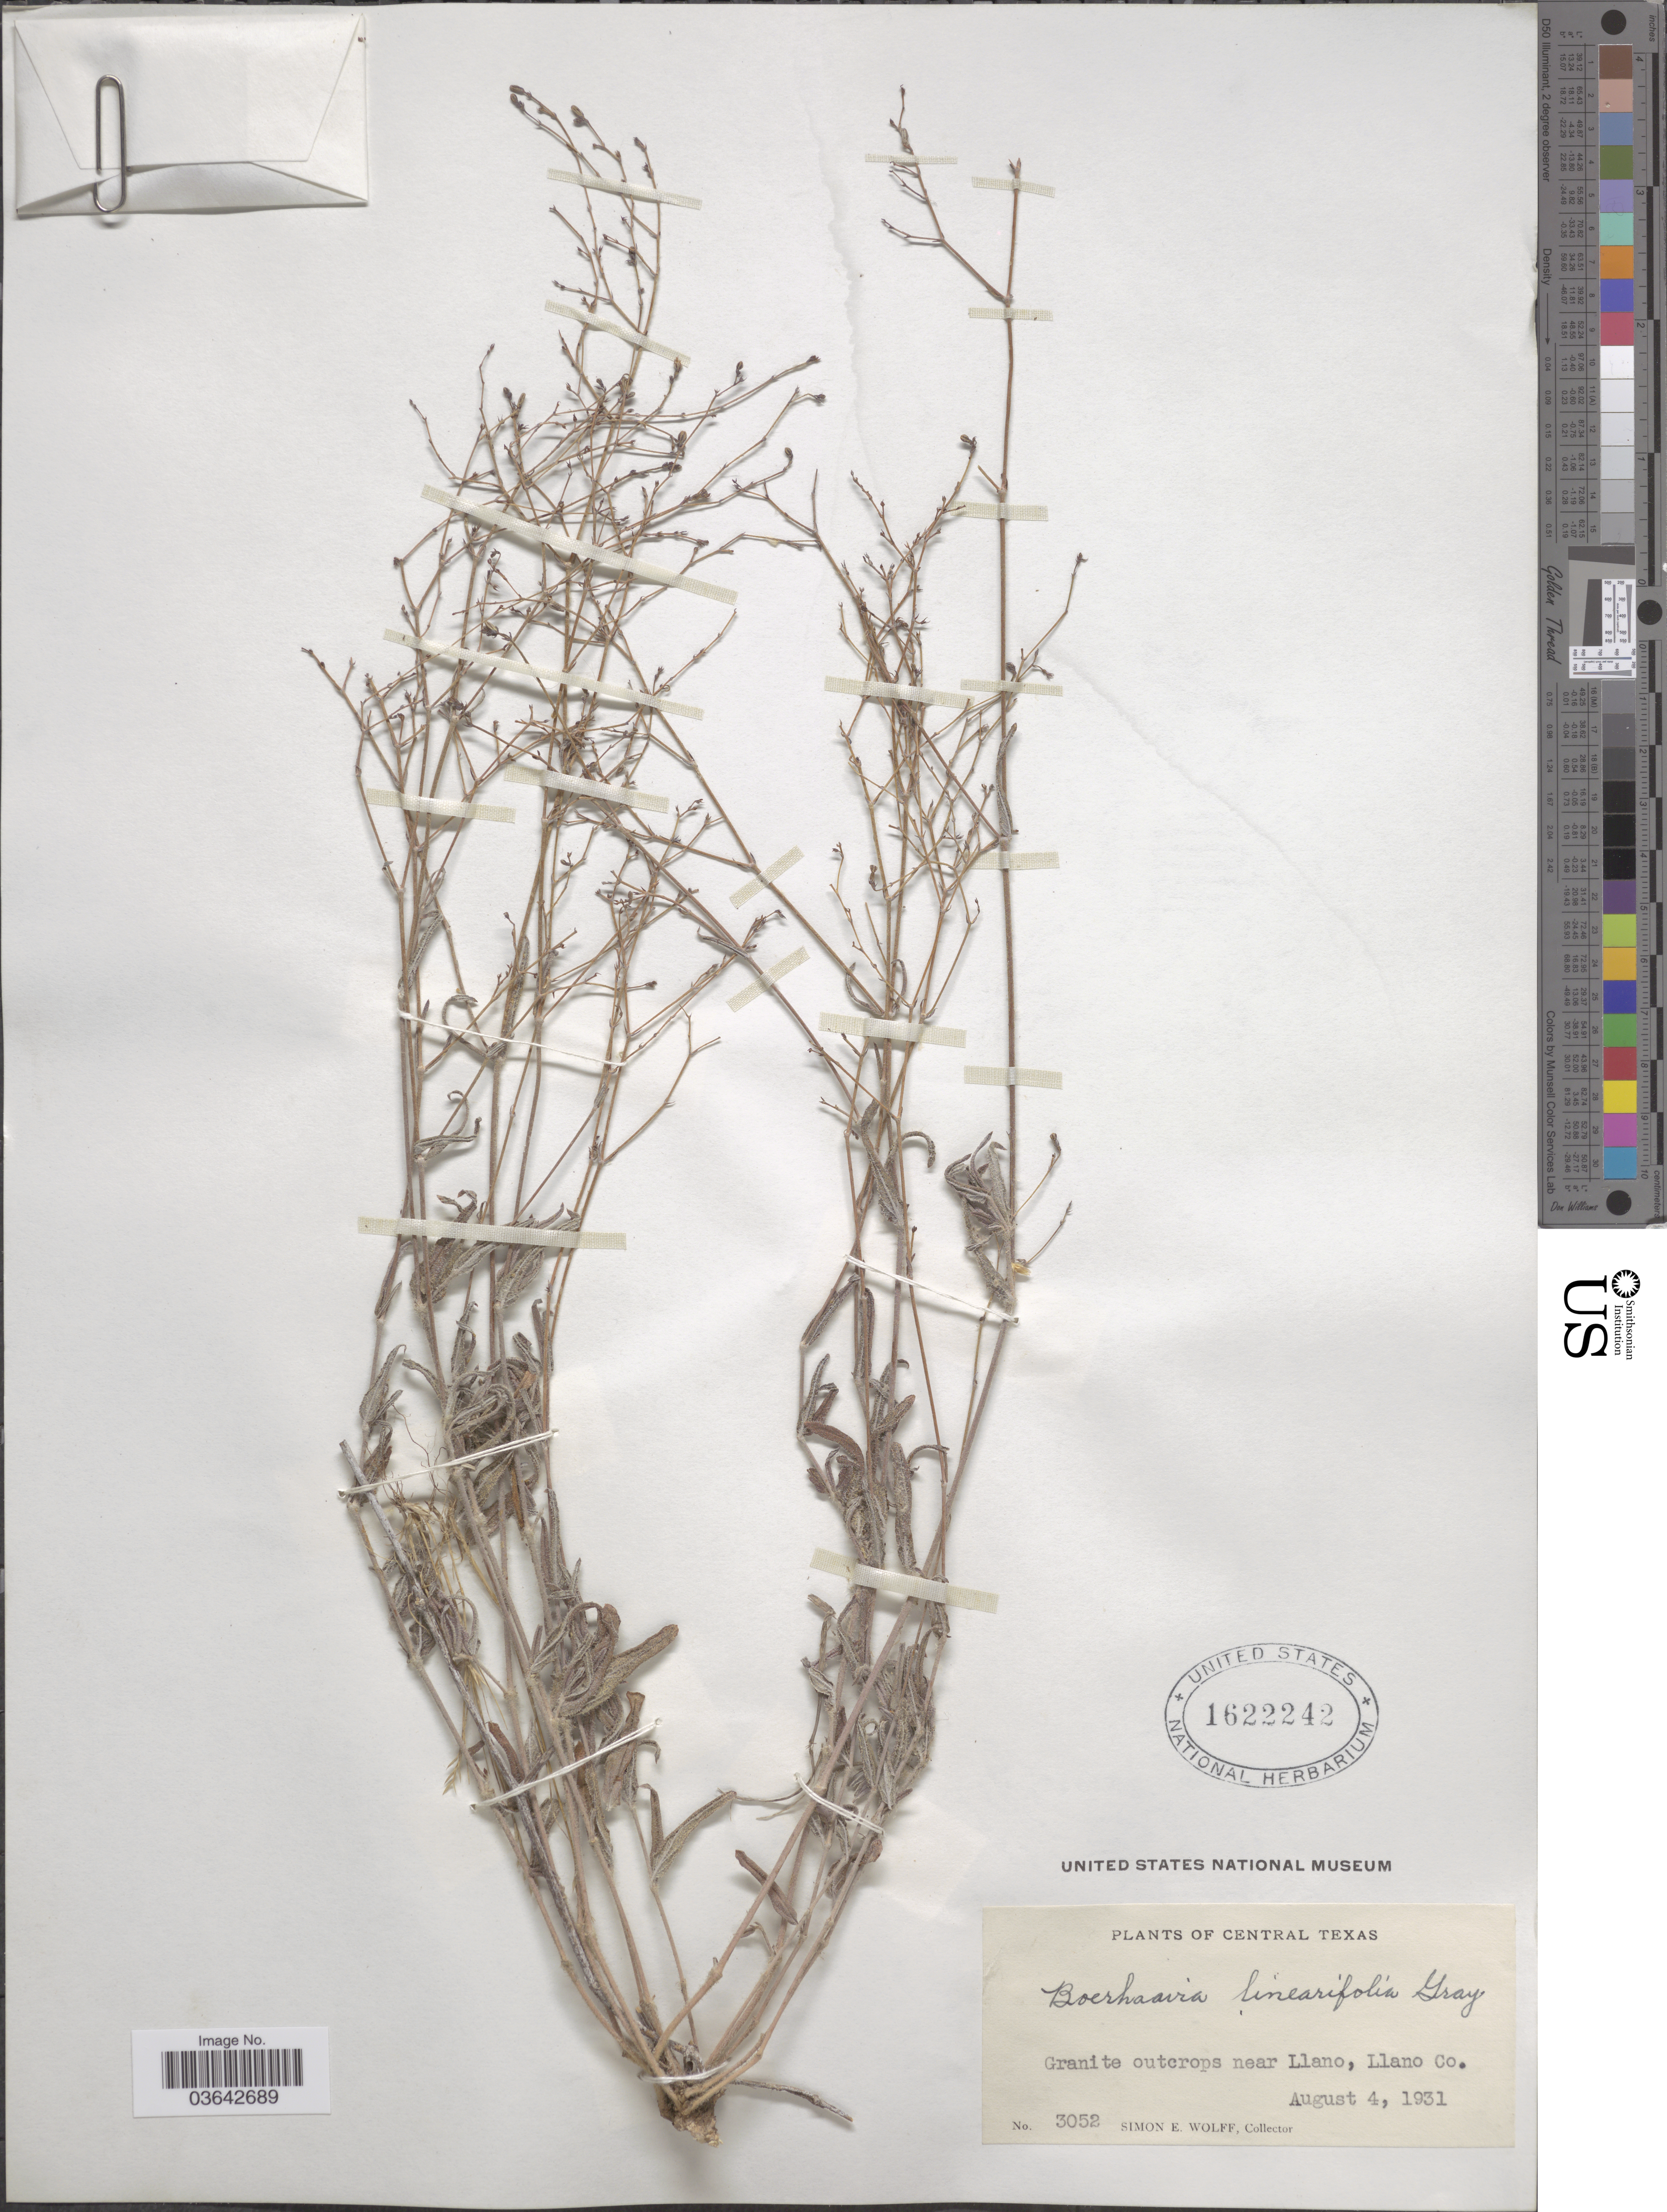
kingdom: Plantae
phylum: Tracheophyta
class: Magnoliopsida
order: Caryophyllales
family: Nyctaginaceae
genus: Boerhavia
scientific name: Boerhavia linearifolia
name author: A. Gray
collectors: S. E. Wolff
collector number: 3052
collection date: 1931-08-04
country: United States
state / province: Texas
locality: Central Texas. Granite outcrops near Llano, Llano Co.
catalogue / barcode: US 1622242